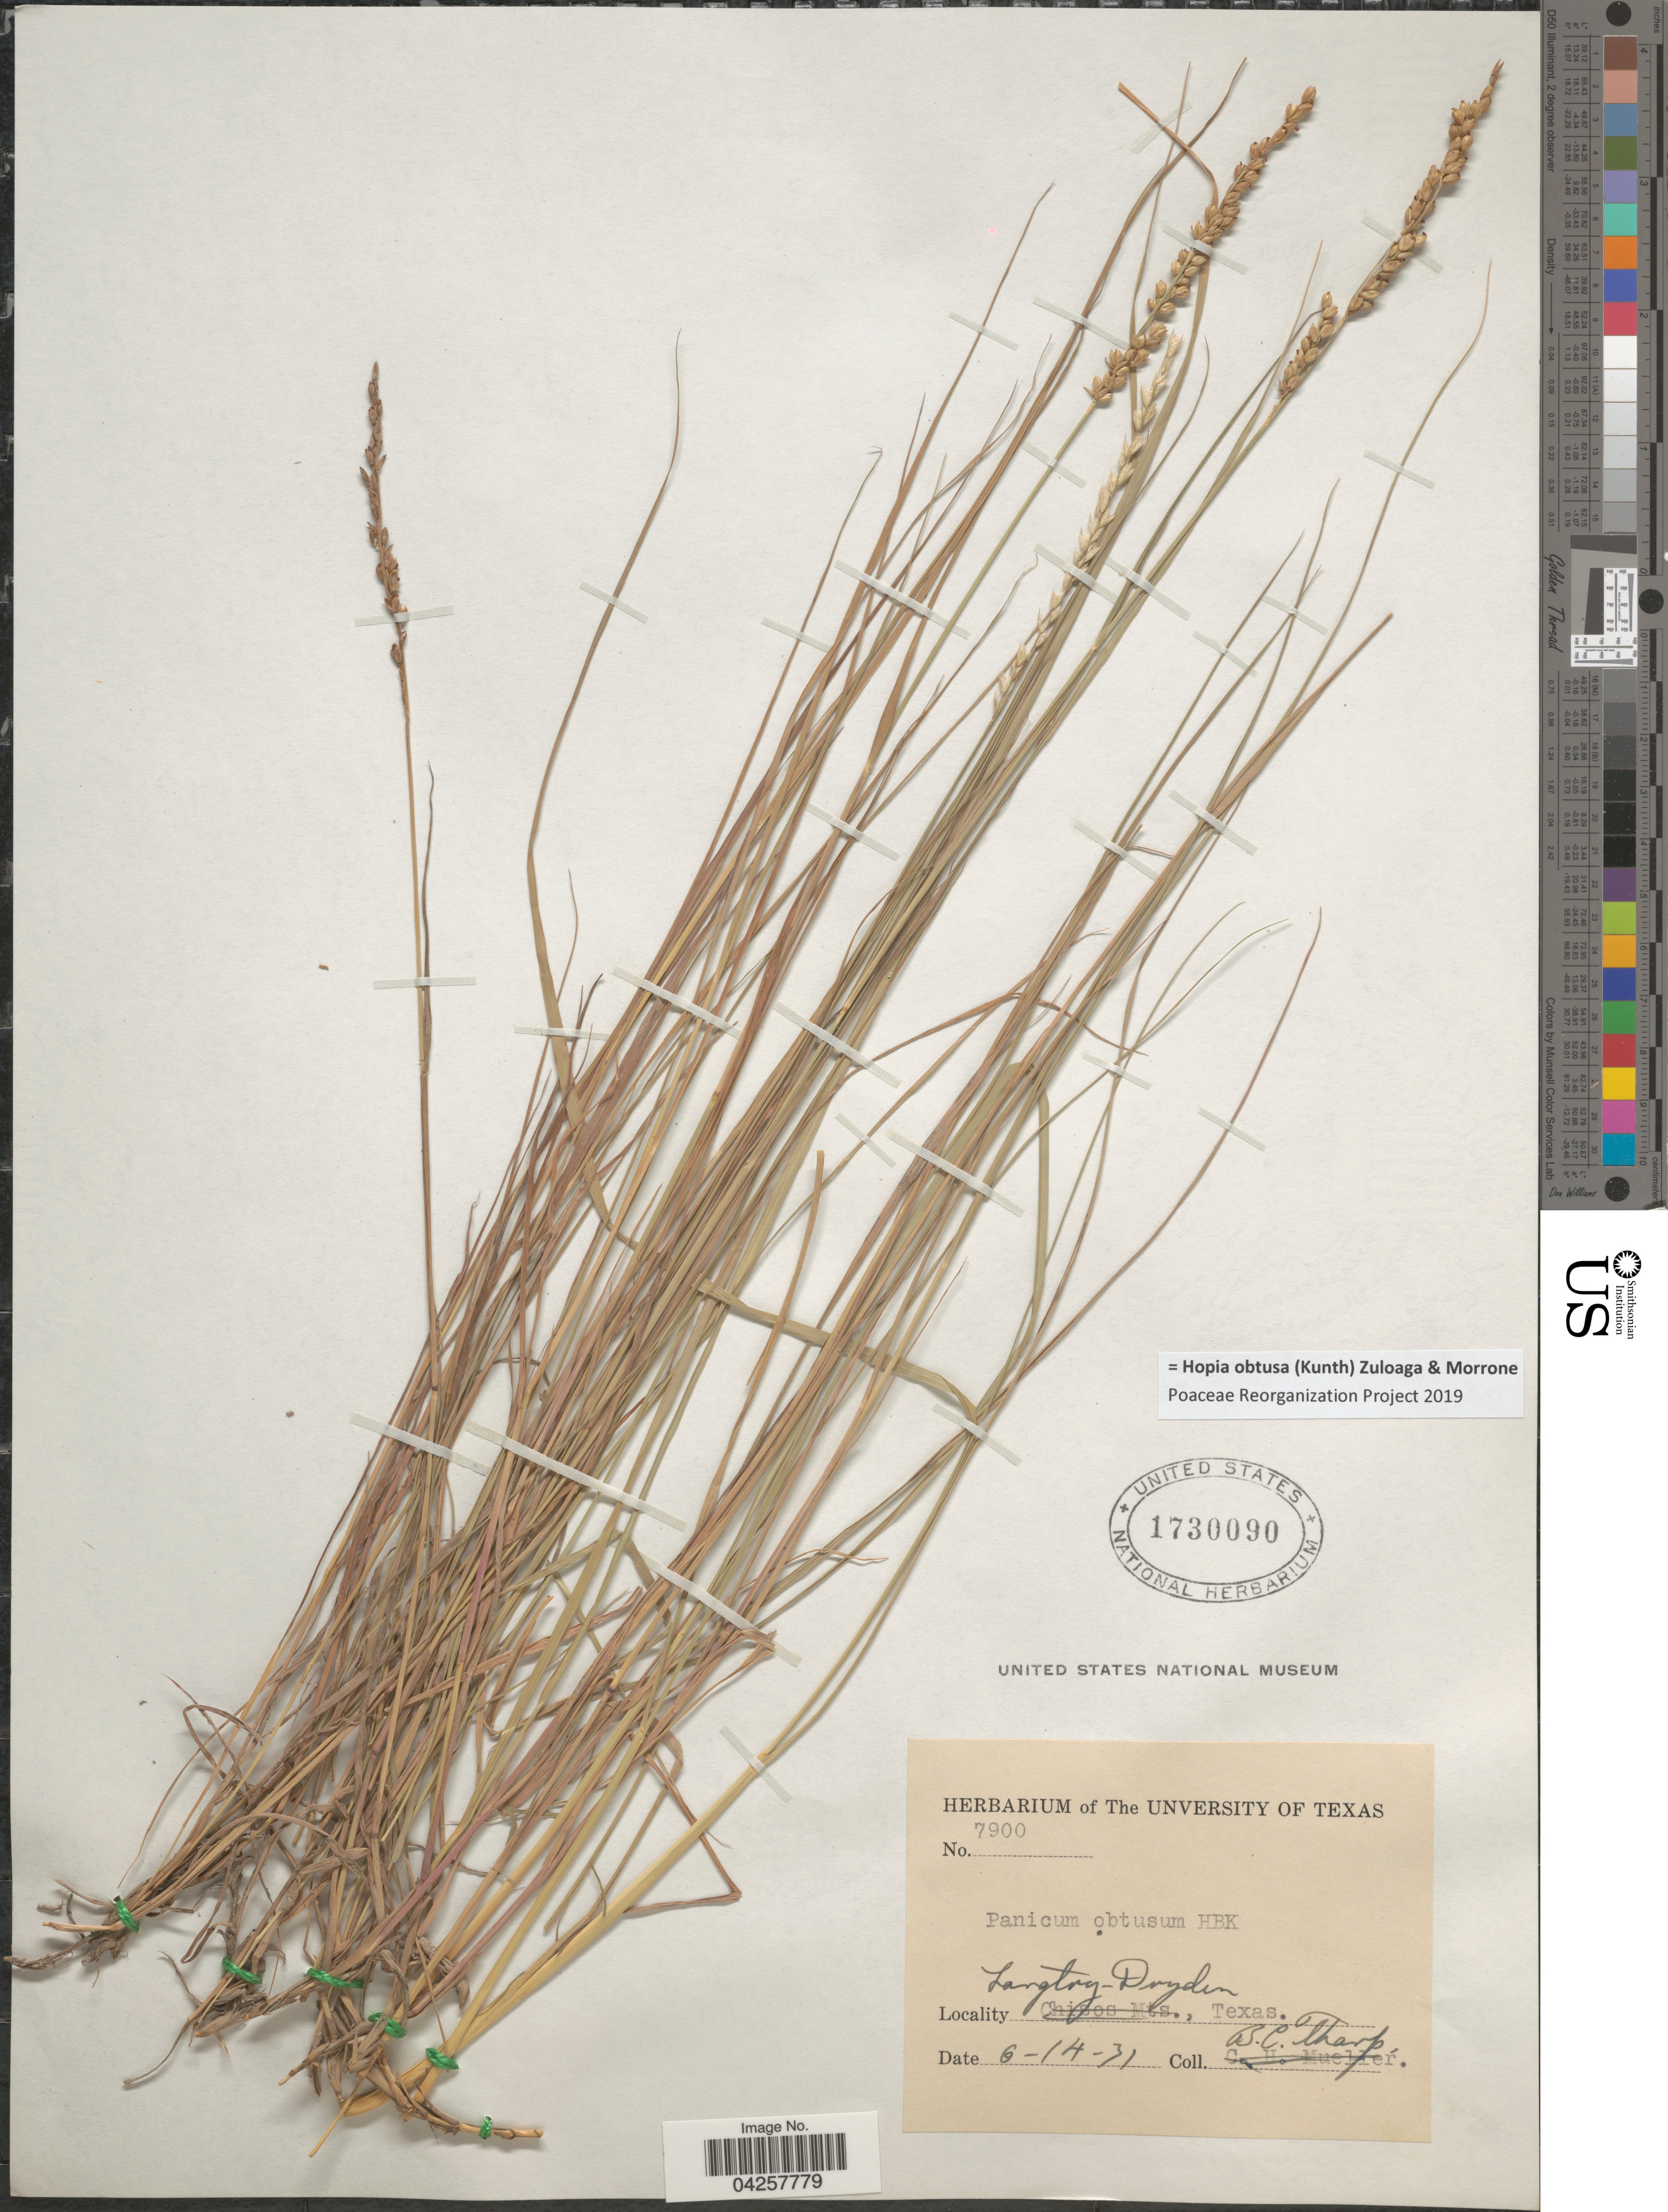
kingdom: Plantae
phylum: Tracheophyta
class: Liliopsida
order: Poales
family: Poaceae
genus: Hopia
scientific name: Hopia obtusa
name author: (Kunth) Zuloaga & Morrone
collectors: B. C. Tharp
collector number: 7900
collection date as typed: Transcribed d/m/y: 14/6/31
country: United States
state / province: Texas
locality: Langtry-Dryden.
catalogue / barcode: US 1730090